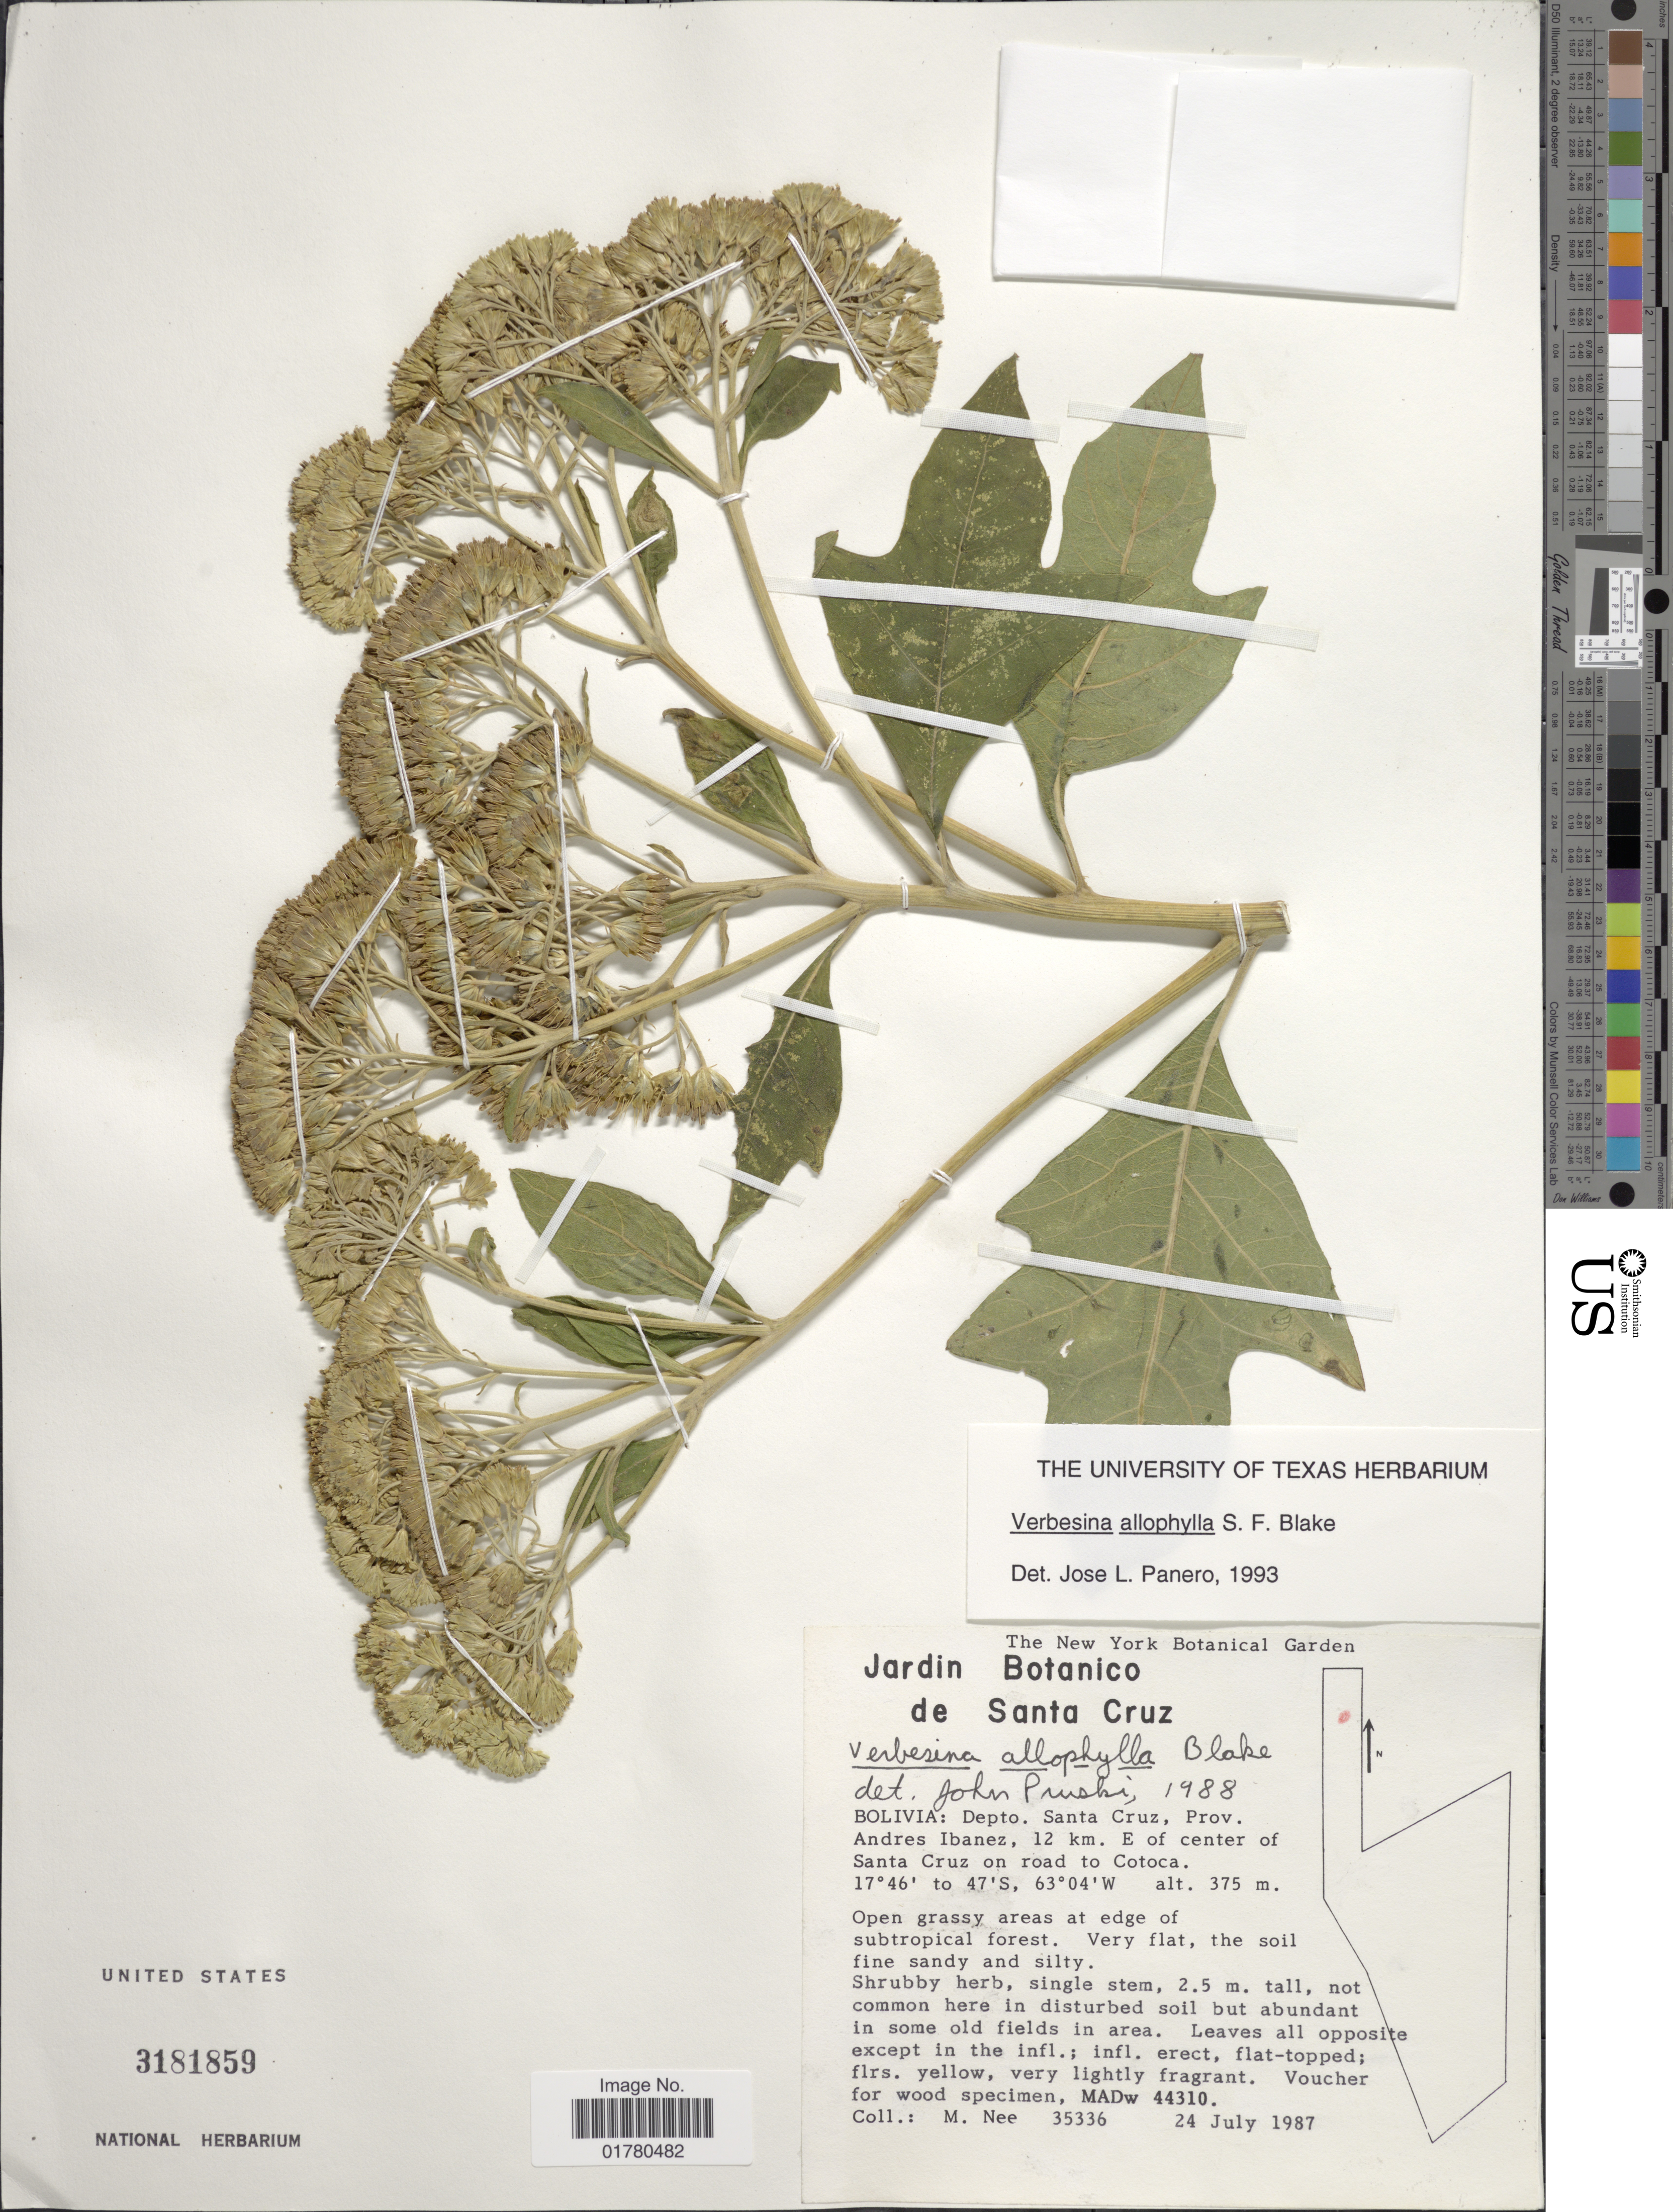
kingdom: Plantae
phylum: Tracheophyta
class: Magnoliopsida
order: Asterales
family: Asteraceae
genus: Verbesina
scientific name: Verbesina allophylla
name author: Blake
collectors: M. Nee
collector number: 35336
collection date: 1987-07-24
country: Bolivia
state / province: Santa Cruz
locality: Deptp Santa Cruz, Prov. Andres Ibanez, 12 km E of center of Santa Cruz on road to Cotoca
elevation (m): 375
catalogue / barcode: US 3181859